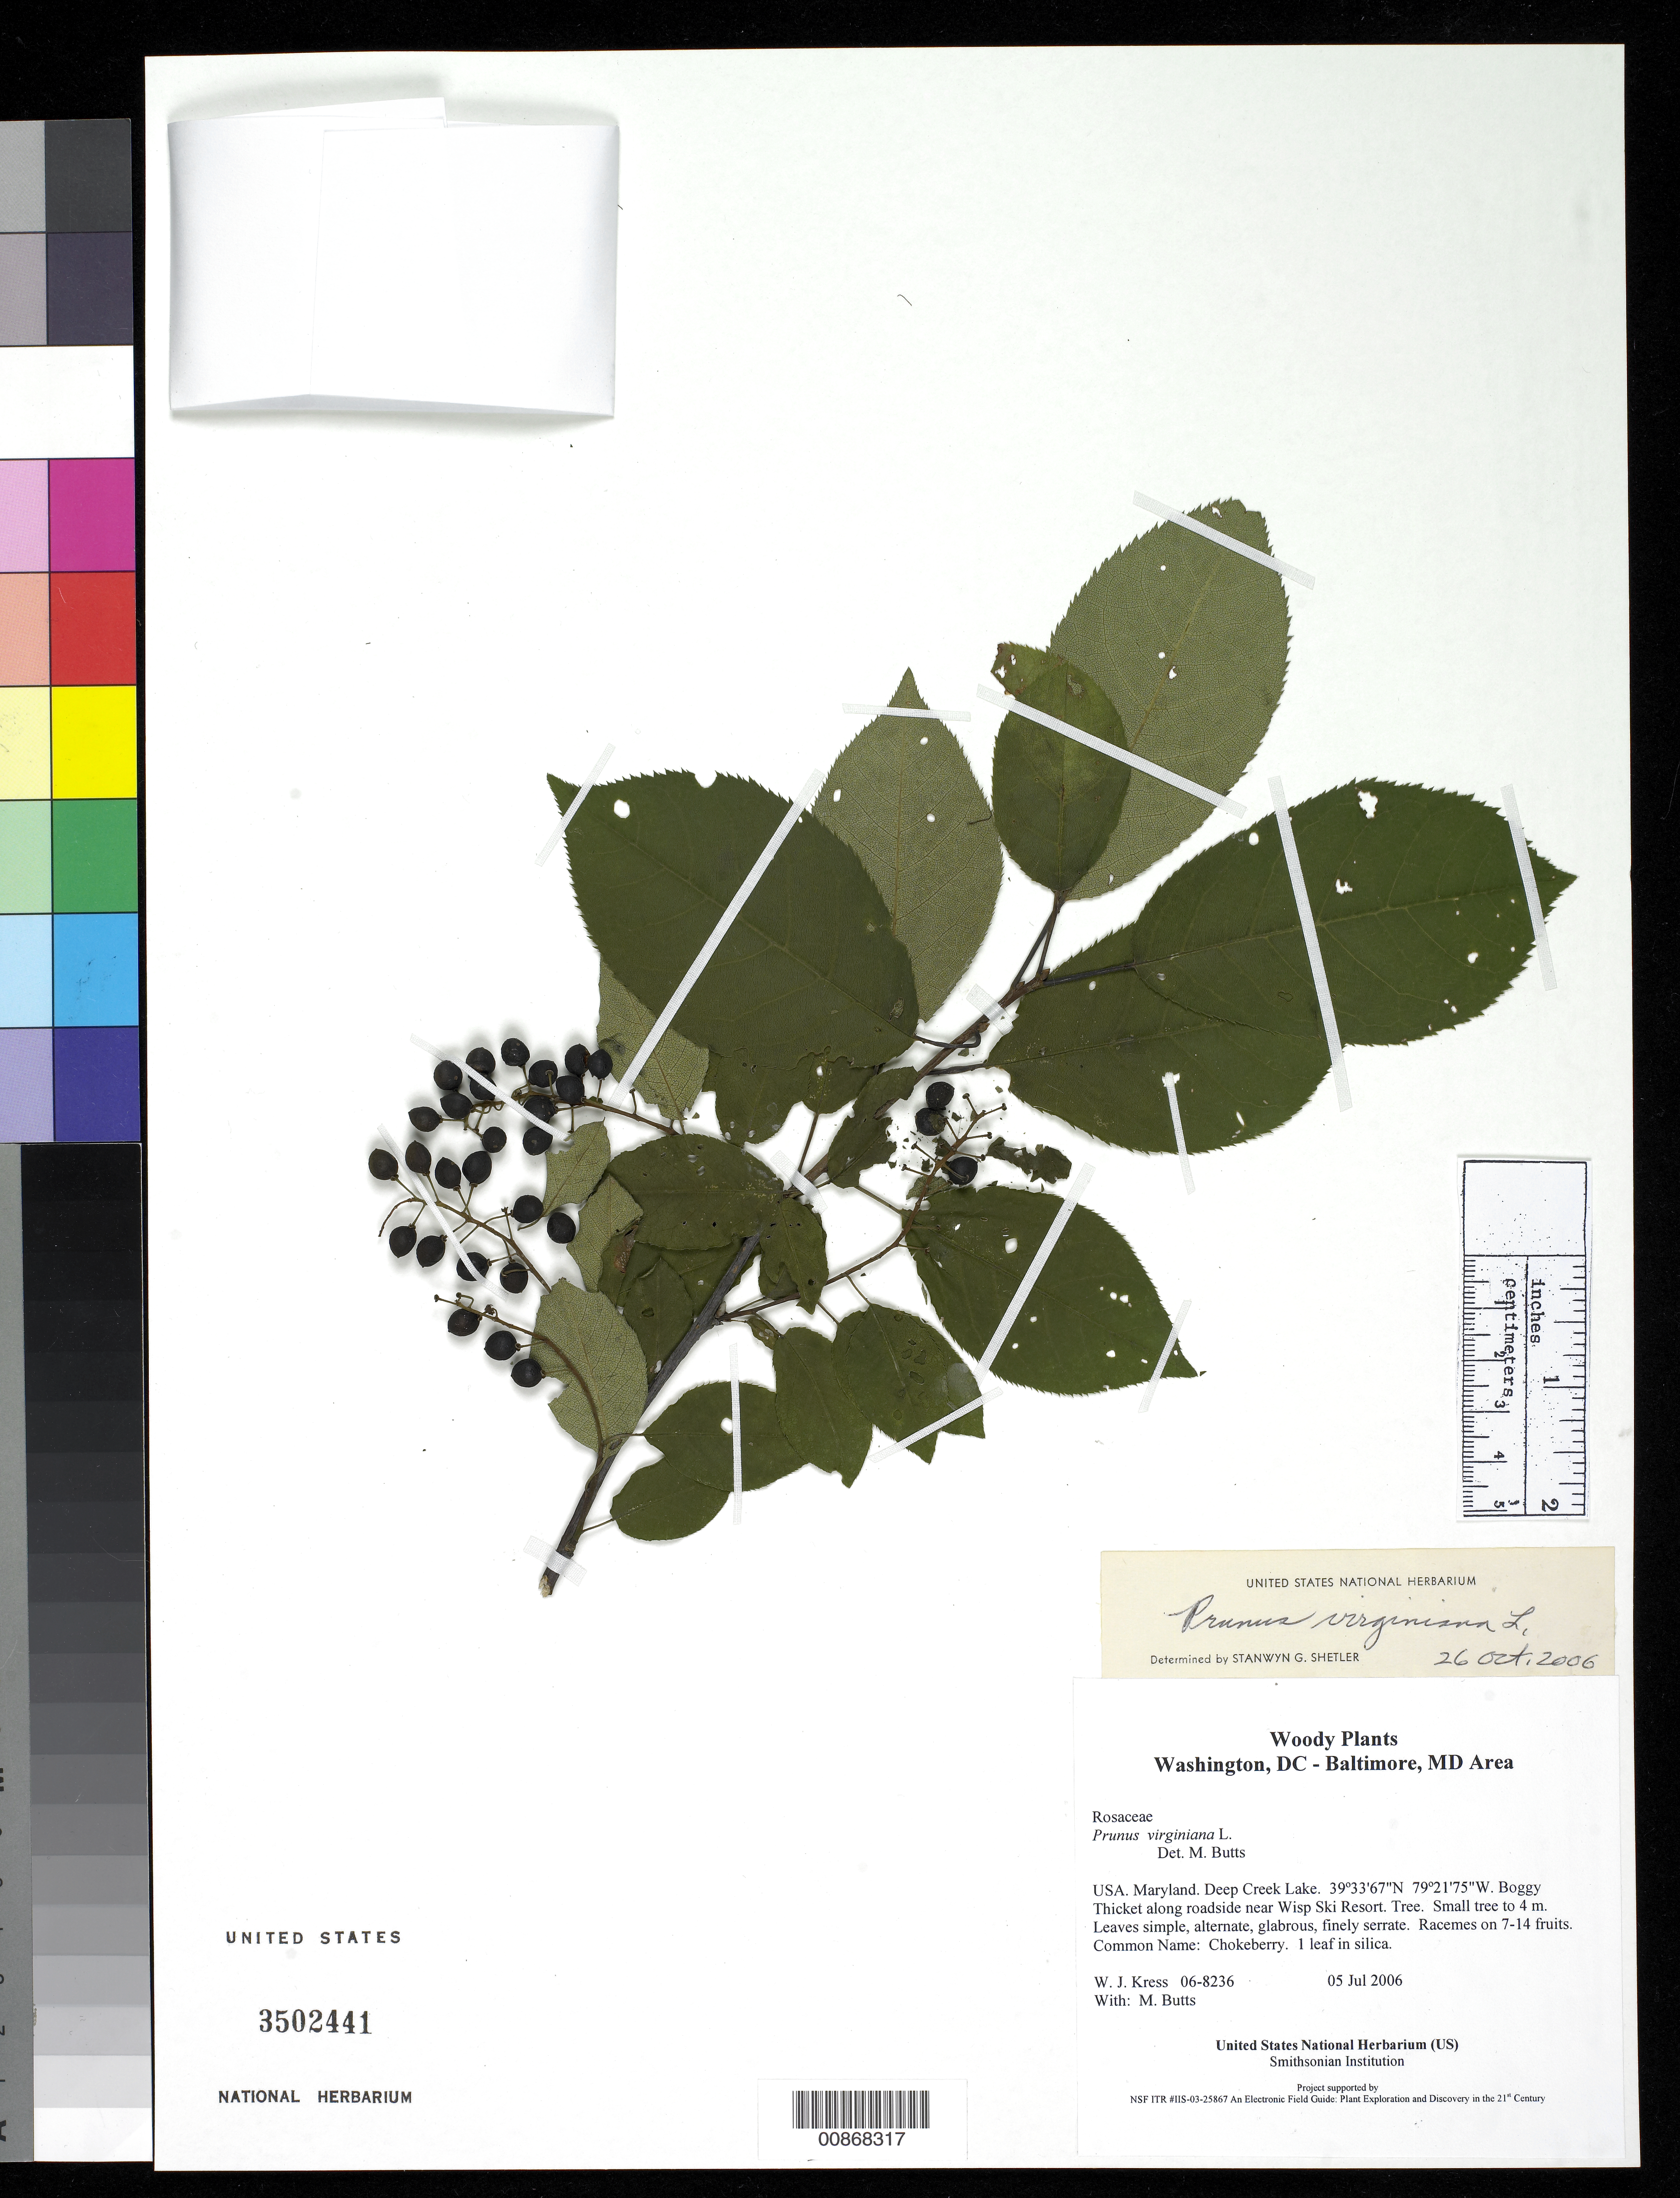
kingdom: Plantae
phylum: Tracheophyta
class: Magnoliopsida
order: Rosales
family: Rosaceae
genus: Prunus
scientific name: Prunus virginiana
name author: L.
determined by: Shetler, Stanwyn G., (US), NMNH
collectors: W. J. Kress & M. B. Butts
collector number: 06-8236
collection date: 2006-07-05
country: United States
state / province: Maryland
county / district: Garrett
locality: Deep Creek Lake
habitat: Boggy Thicket along roadside near Wisp Ski Resort.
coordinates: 39 33 67 N, 79 21 75 W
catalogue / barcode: US 3502441